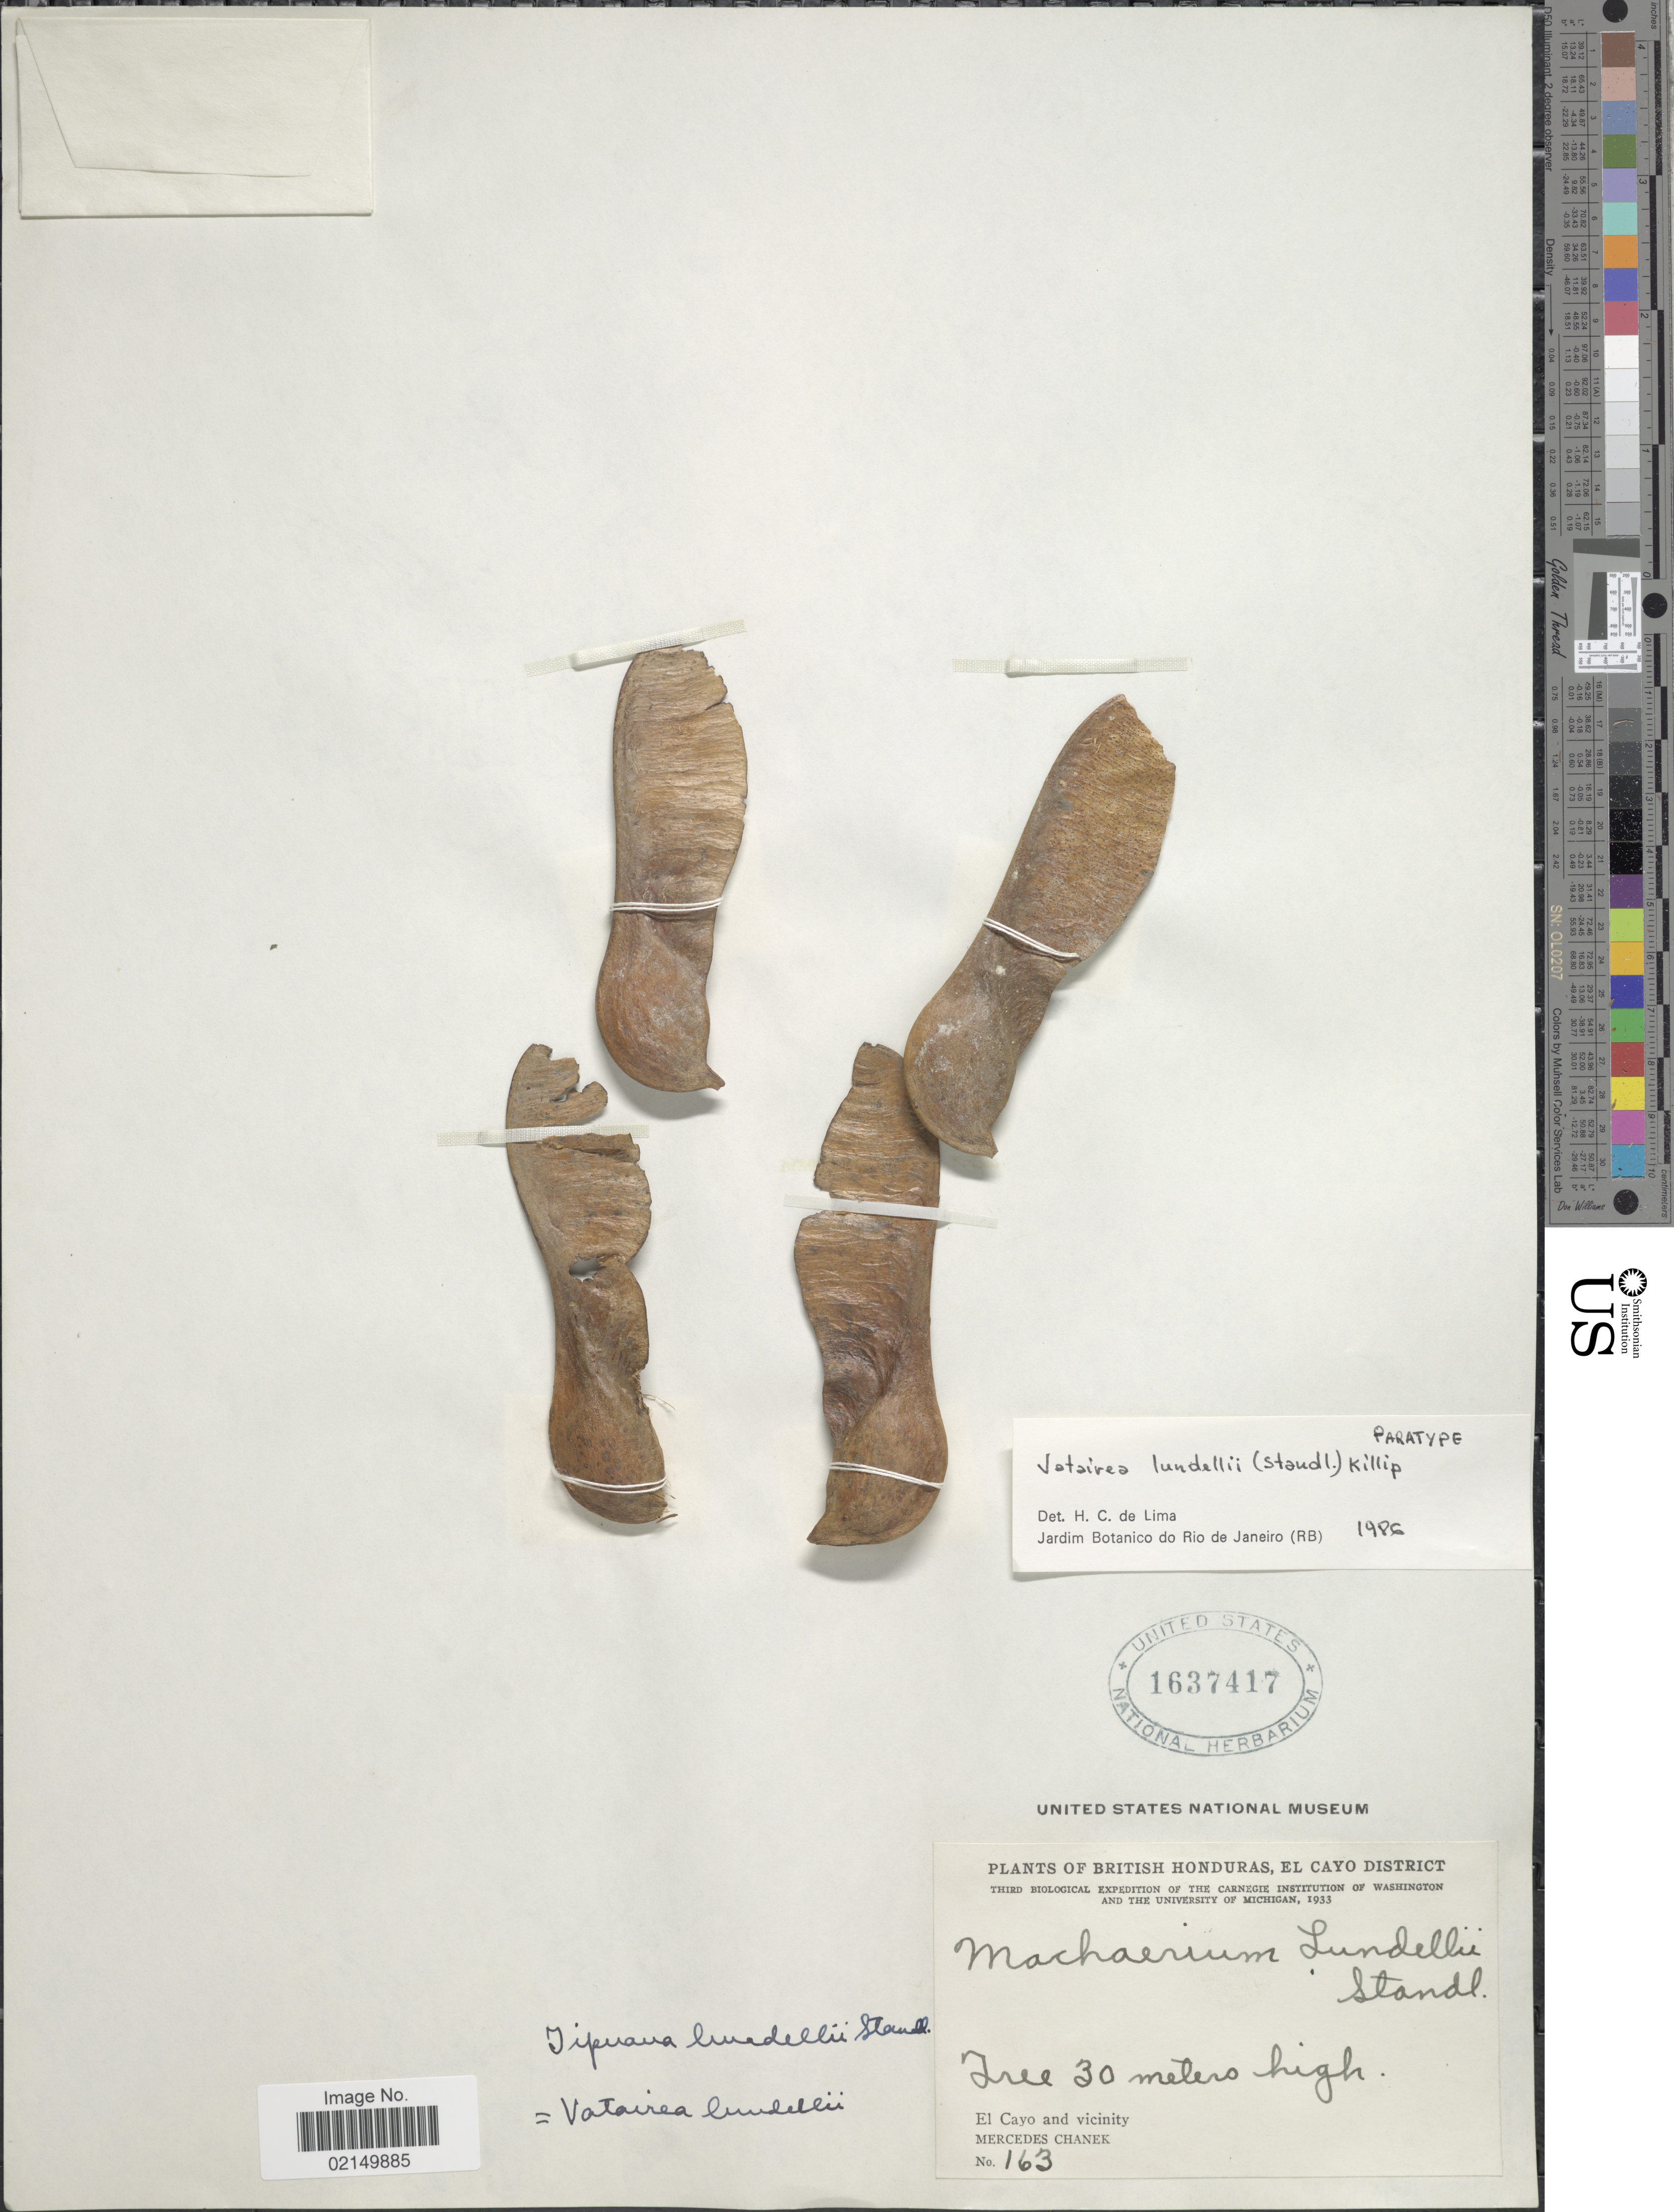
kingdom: Plantae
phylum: Tracheophyta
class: Magnoliopsida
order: Fabales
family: Fabaceae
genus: Vatairea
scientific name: Vatairea lundellii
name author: (Standl.) Killip ex Record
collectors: M. Chanek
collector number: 163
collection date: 1933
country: Belize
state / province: Cayo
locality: British Honduras, El Cayo District, El Cayo and vicinity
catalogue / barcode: US 1637417